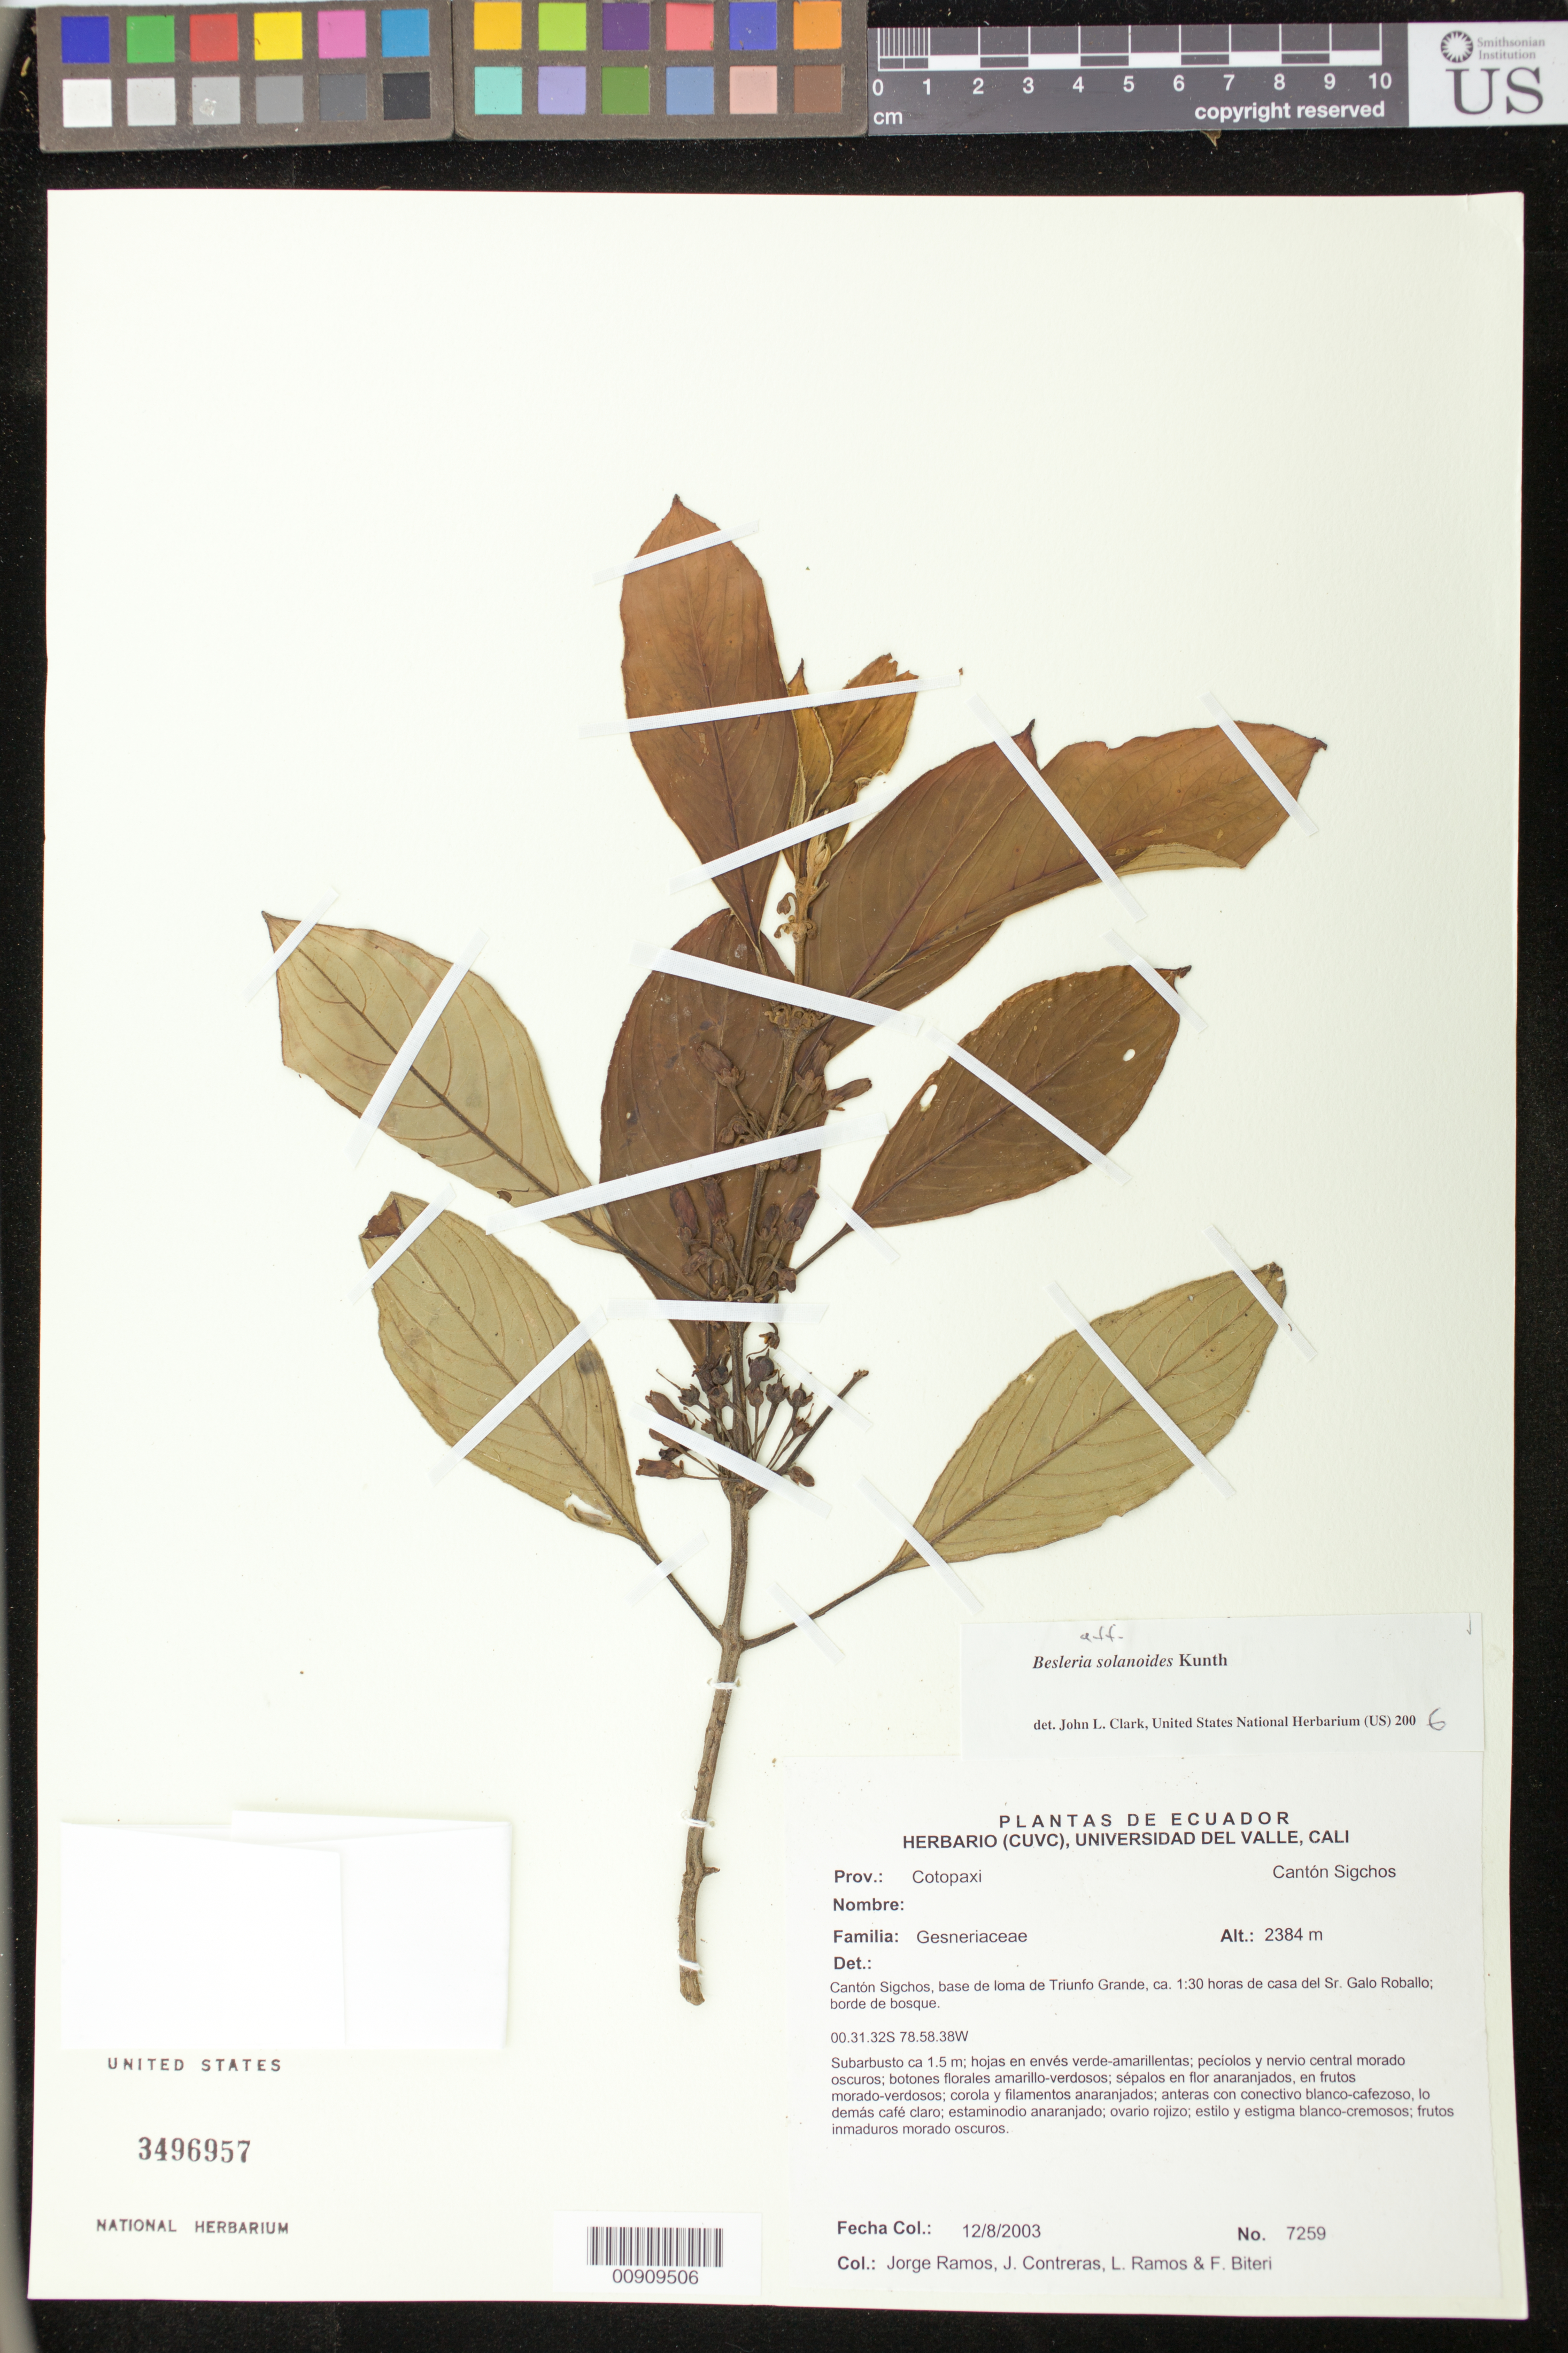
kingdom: Plantae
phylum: Tracheophyta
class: Magnoliopsida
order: Lamiales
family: Gesneriaceae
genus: Besleria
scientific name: Besleria solanoides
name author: Kunth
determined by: Clark, J. L., (SEL), The Marie Selby Botanical Garden (UNITED STATES)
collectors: J. Ramos, J. Contreras, L. Ramos & F. Biteri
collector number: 7259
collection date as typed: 12 Aug 2003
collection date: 2003-08-12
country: Ecuador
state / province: Cotopaxi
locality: Cantón Sigchos, base de loma de Triunfo Grande, ca. 1:30 horas de casa del Sr. Galo Roballo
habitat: Borde de bosque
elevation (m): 2384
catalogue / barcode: US 3496957